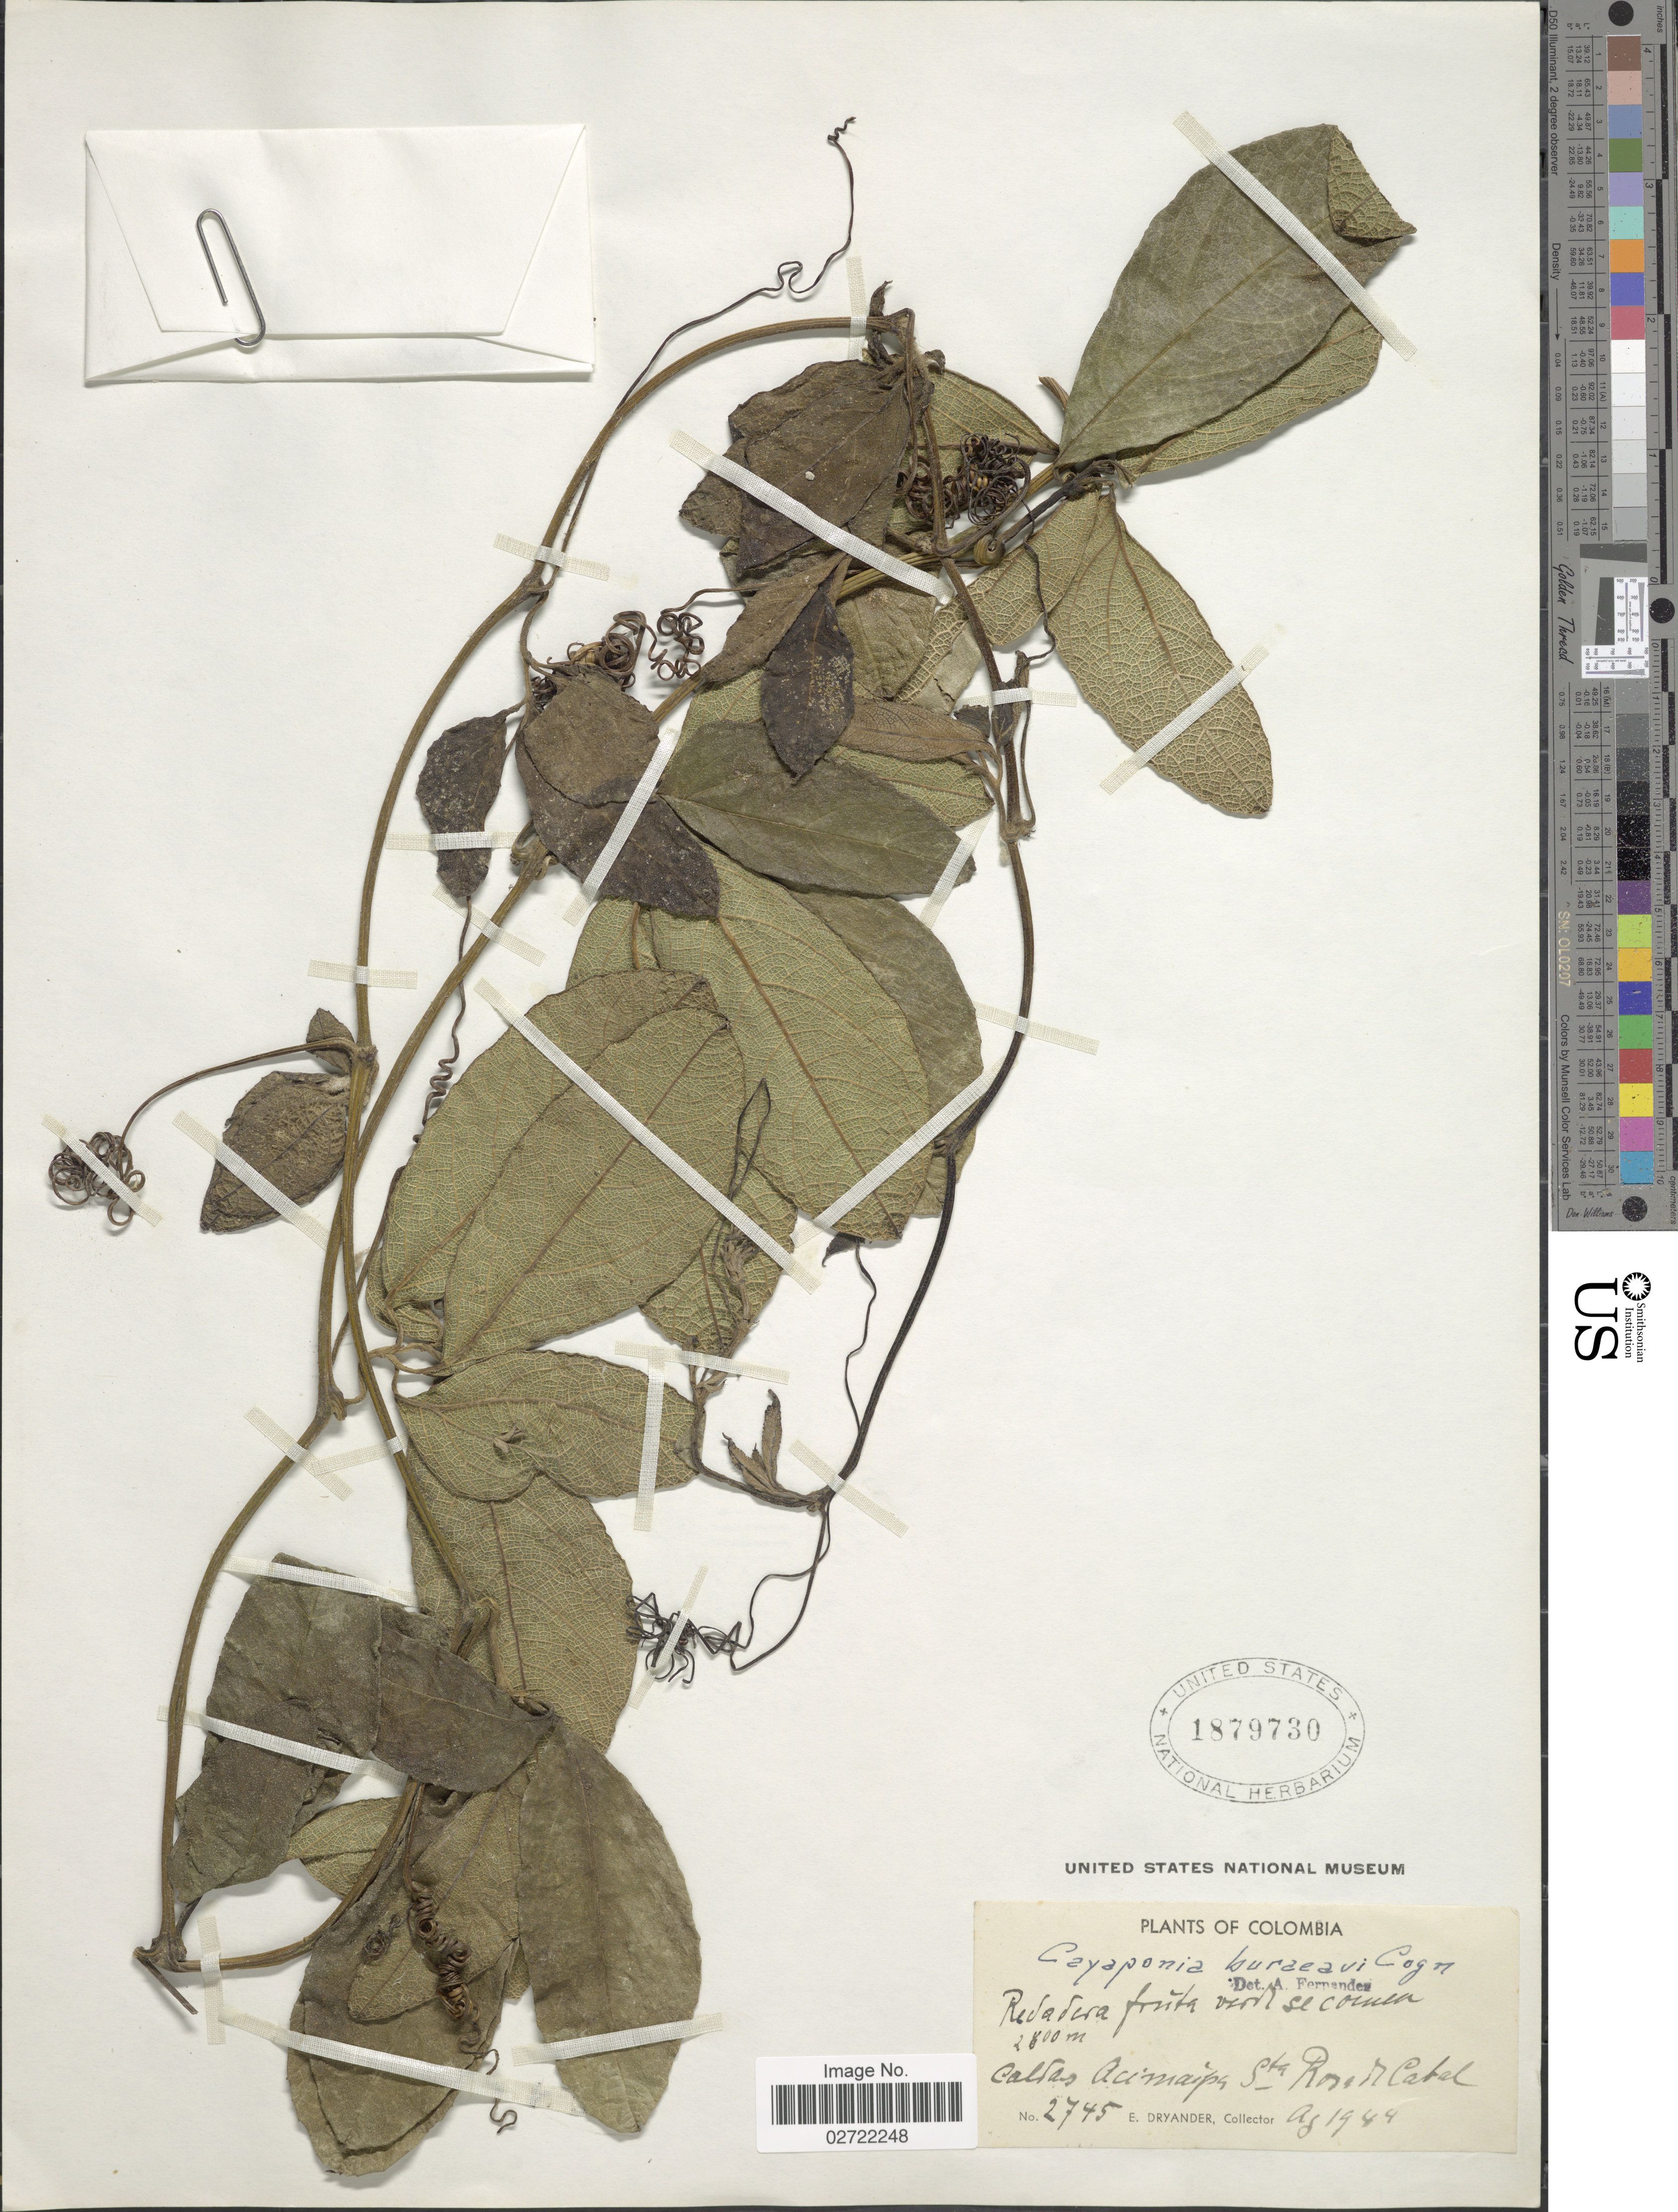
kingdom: Plantae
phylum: Tracheophyta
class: Magnoliopsida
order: Cucurbitales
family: Cucurbitaceae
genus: Cayaponia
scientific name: Cayaponia buraeavii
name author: Cogn.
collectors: E. Dryander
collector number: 2745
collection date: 1944-08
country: Colombia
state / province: Caldas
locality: Caldas Acimaipa Sta. Rosa de Cabal.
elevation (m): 2800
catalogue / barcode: US 1879730